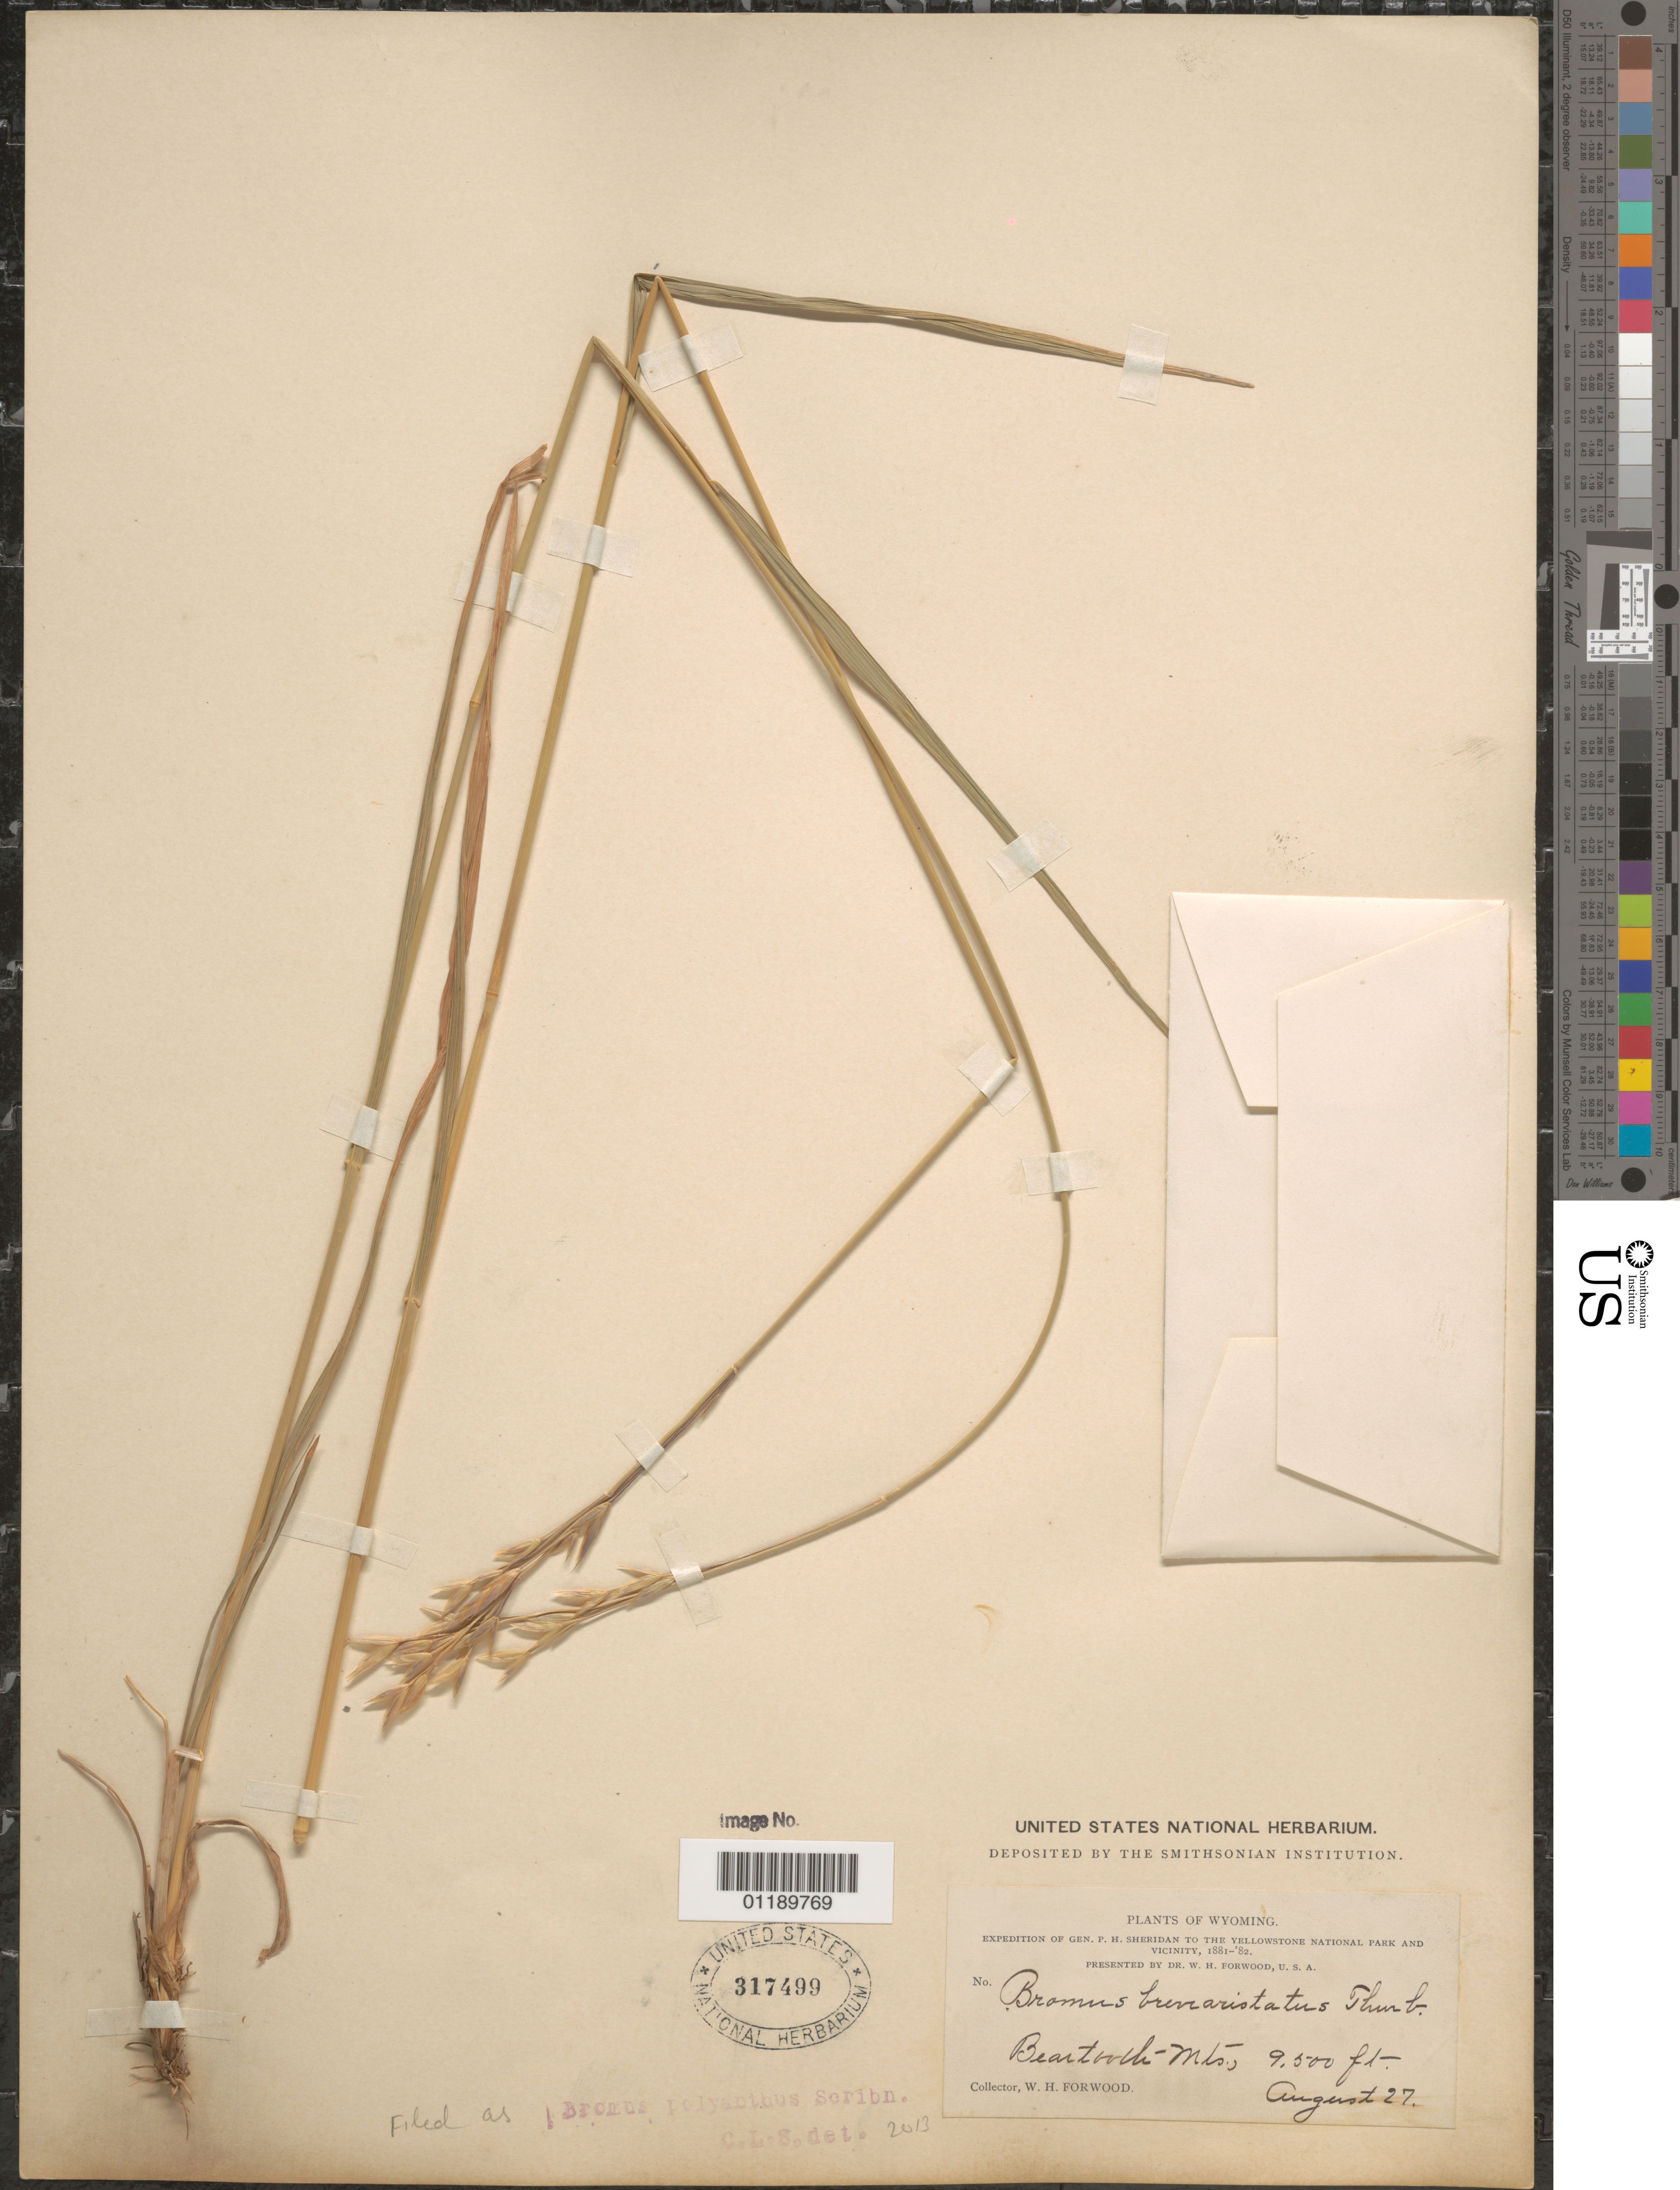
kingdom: Plantae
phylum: Tracheophyta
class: Liliopsida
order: Poales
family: Poaceae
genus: Bromus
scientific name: Bromus polyanthus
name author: Scribn. ex Shear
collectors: W. Forwood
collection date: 1881-08-27 or 1882-08-27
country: United States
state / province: Wyoming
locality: Beartooth Mts,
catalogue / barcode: US 317499